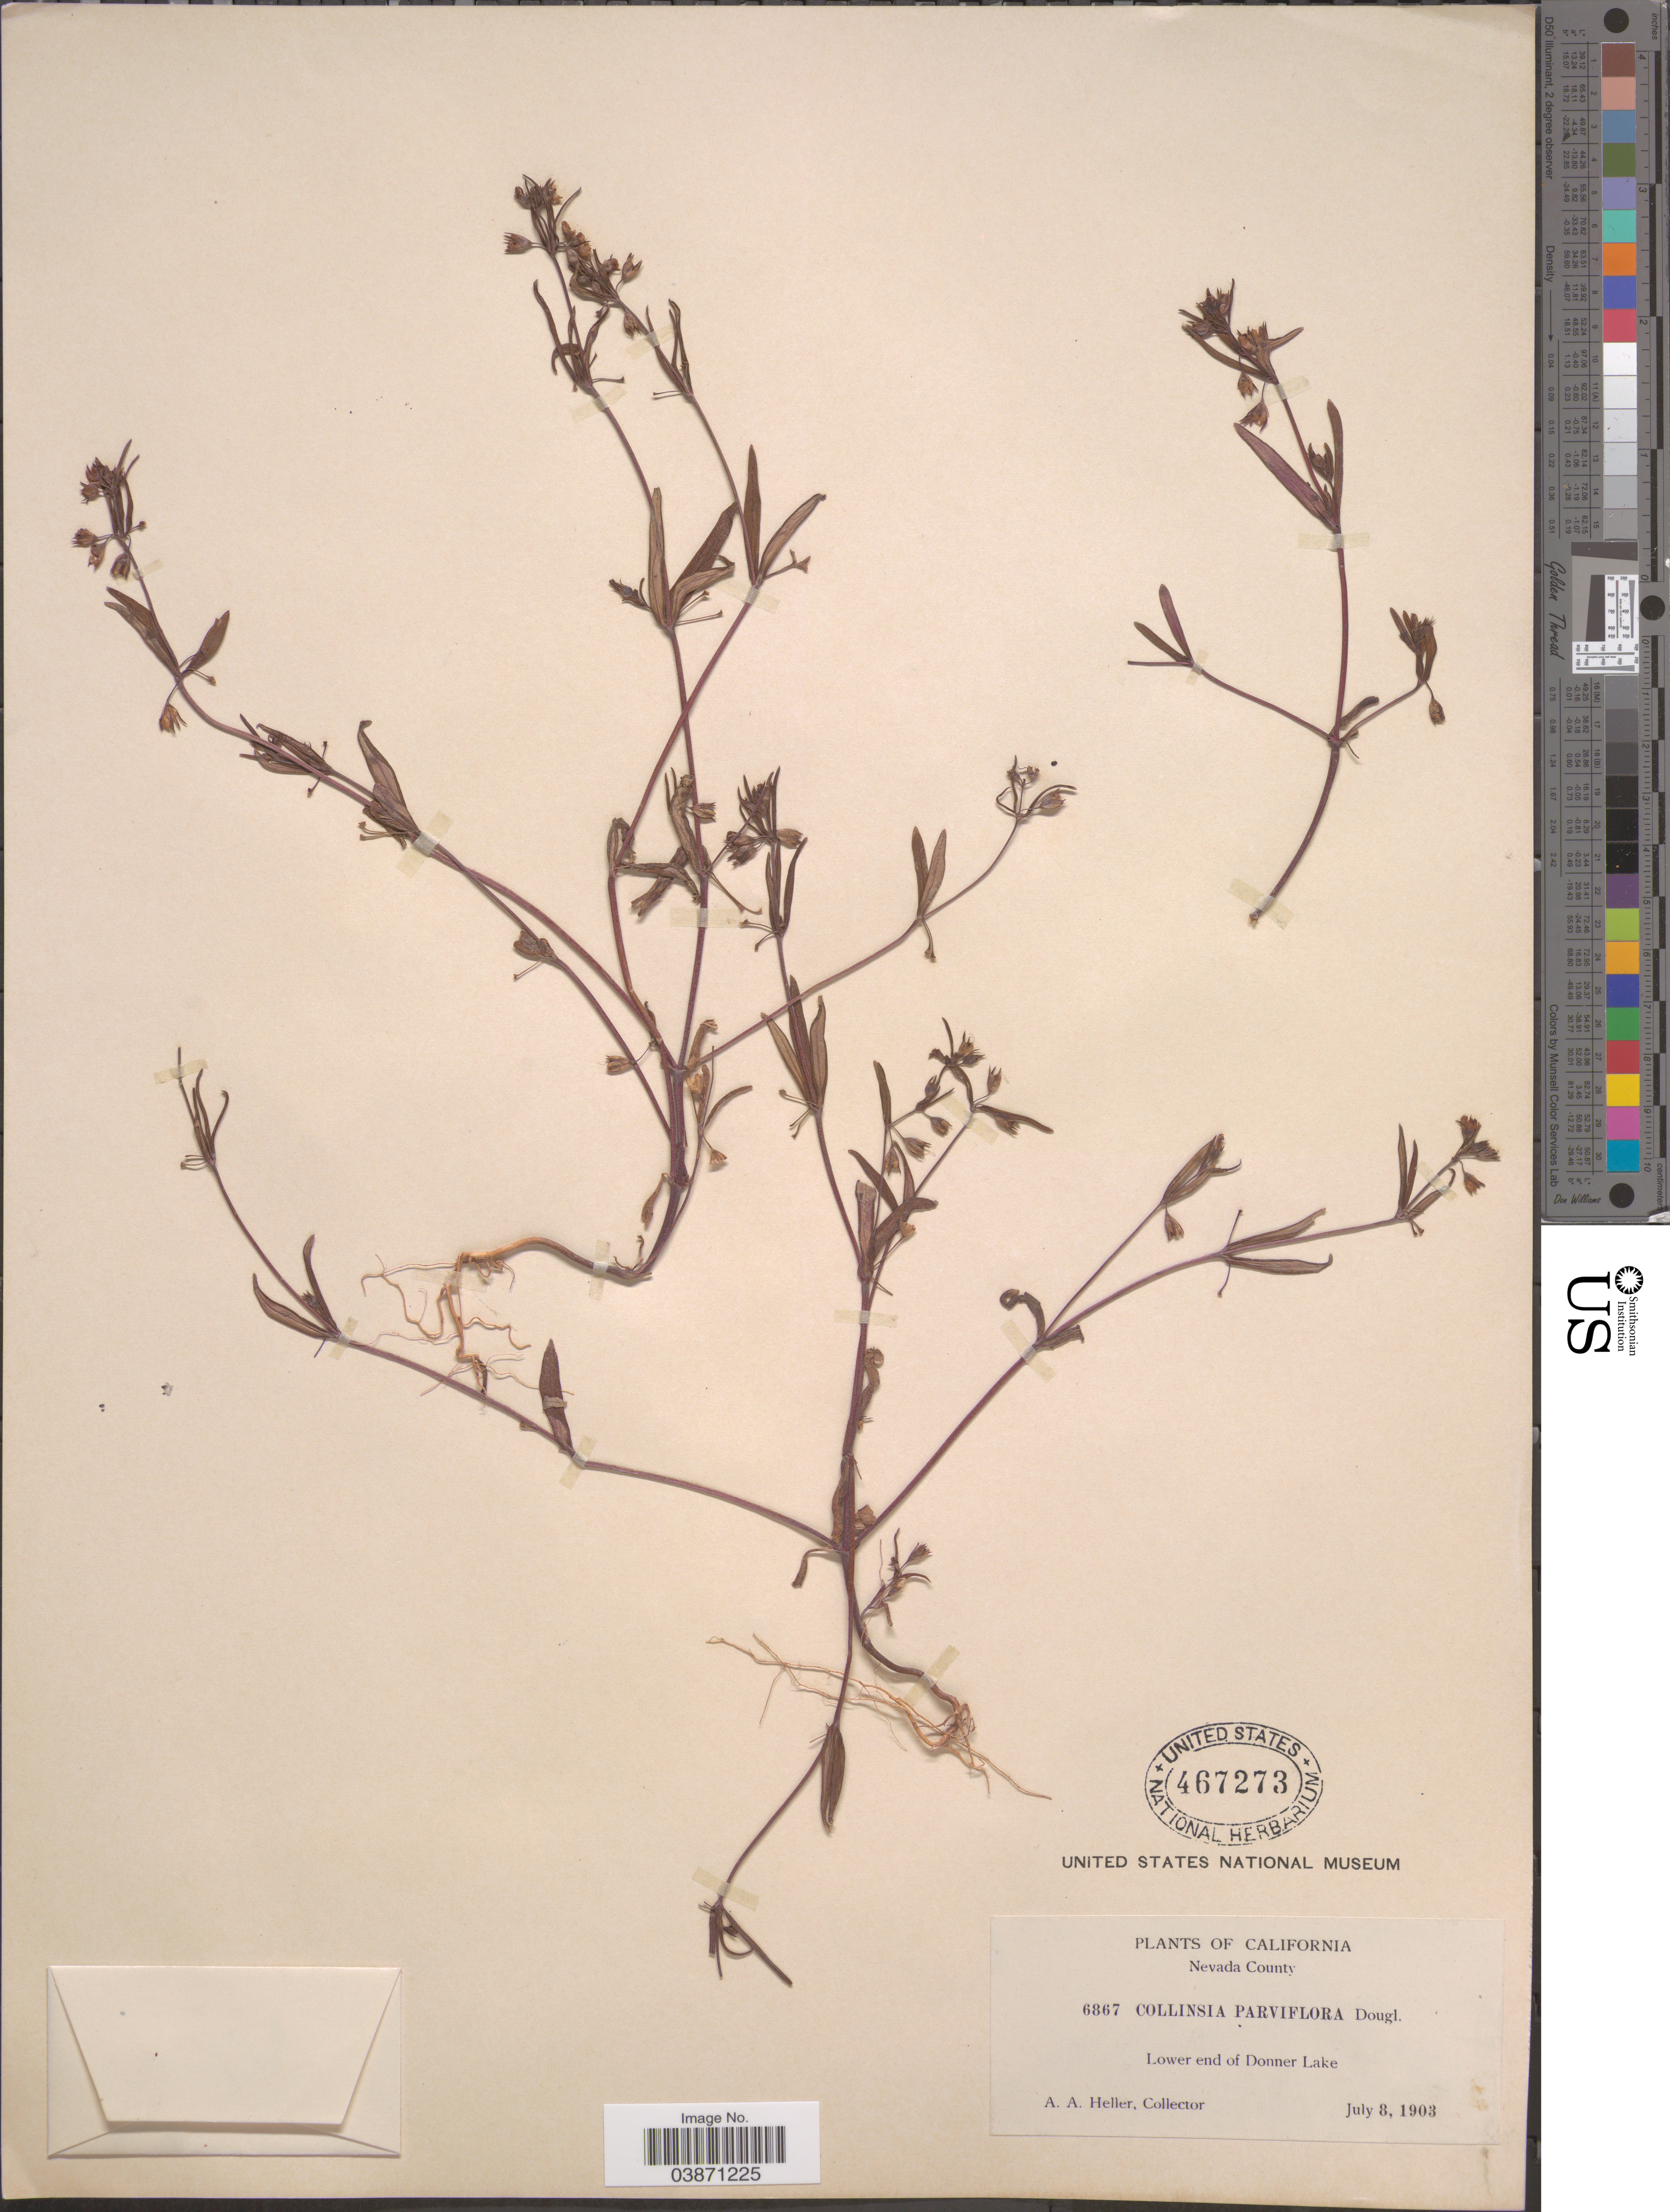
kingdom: Plantae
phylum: Tracheophyta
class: Magnoliopsida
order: Lamiales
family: Plantaginaceae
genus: Collinsia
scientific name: Collinsia parviflora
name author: Douglas ex Lindl.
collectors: A. A. Heller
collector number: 6867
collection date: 1903-07-08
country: United States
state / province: California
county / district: Nevada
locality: Nevada County. Lower end of Donner Lake.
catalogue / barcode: US 467273